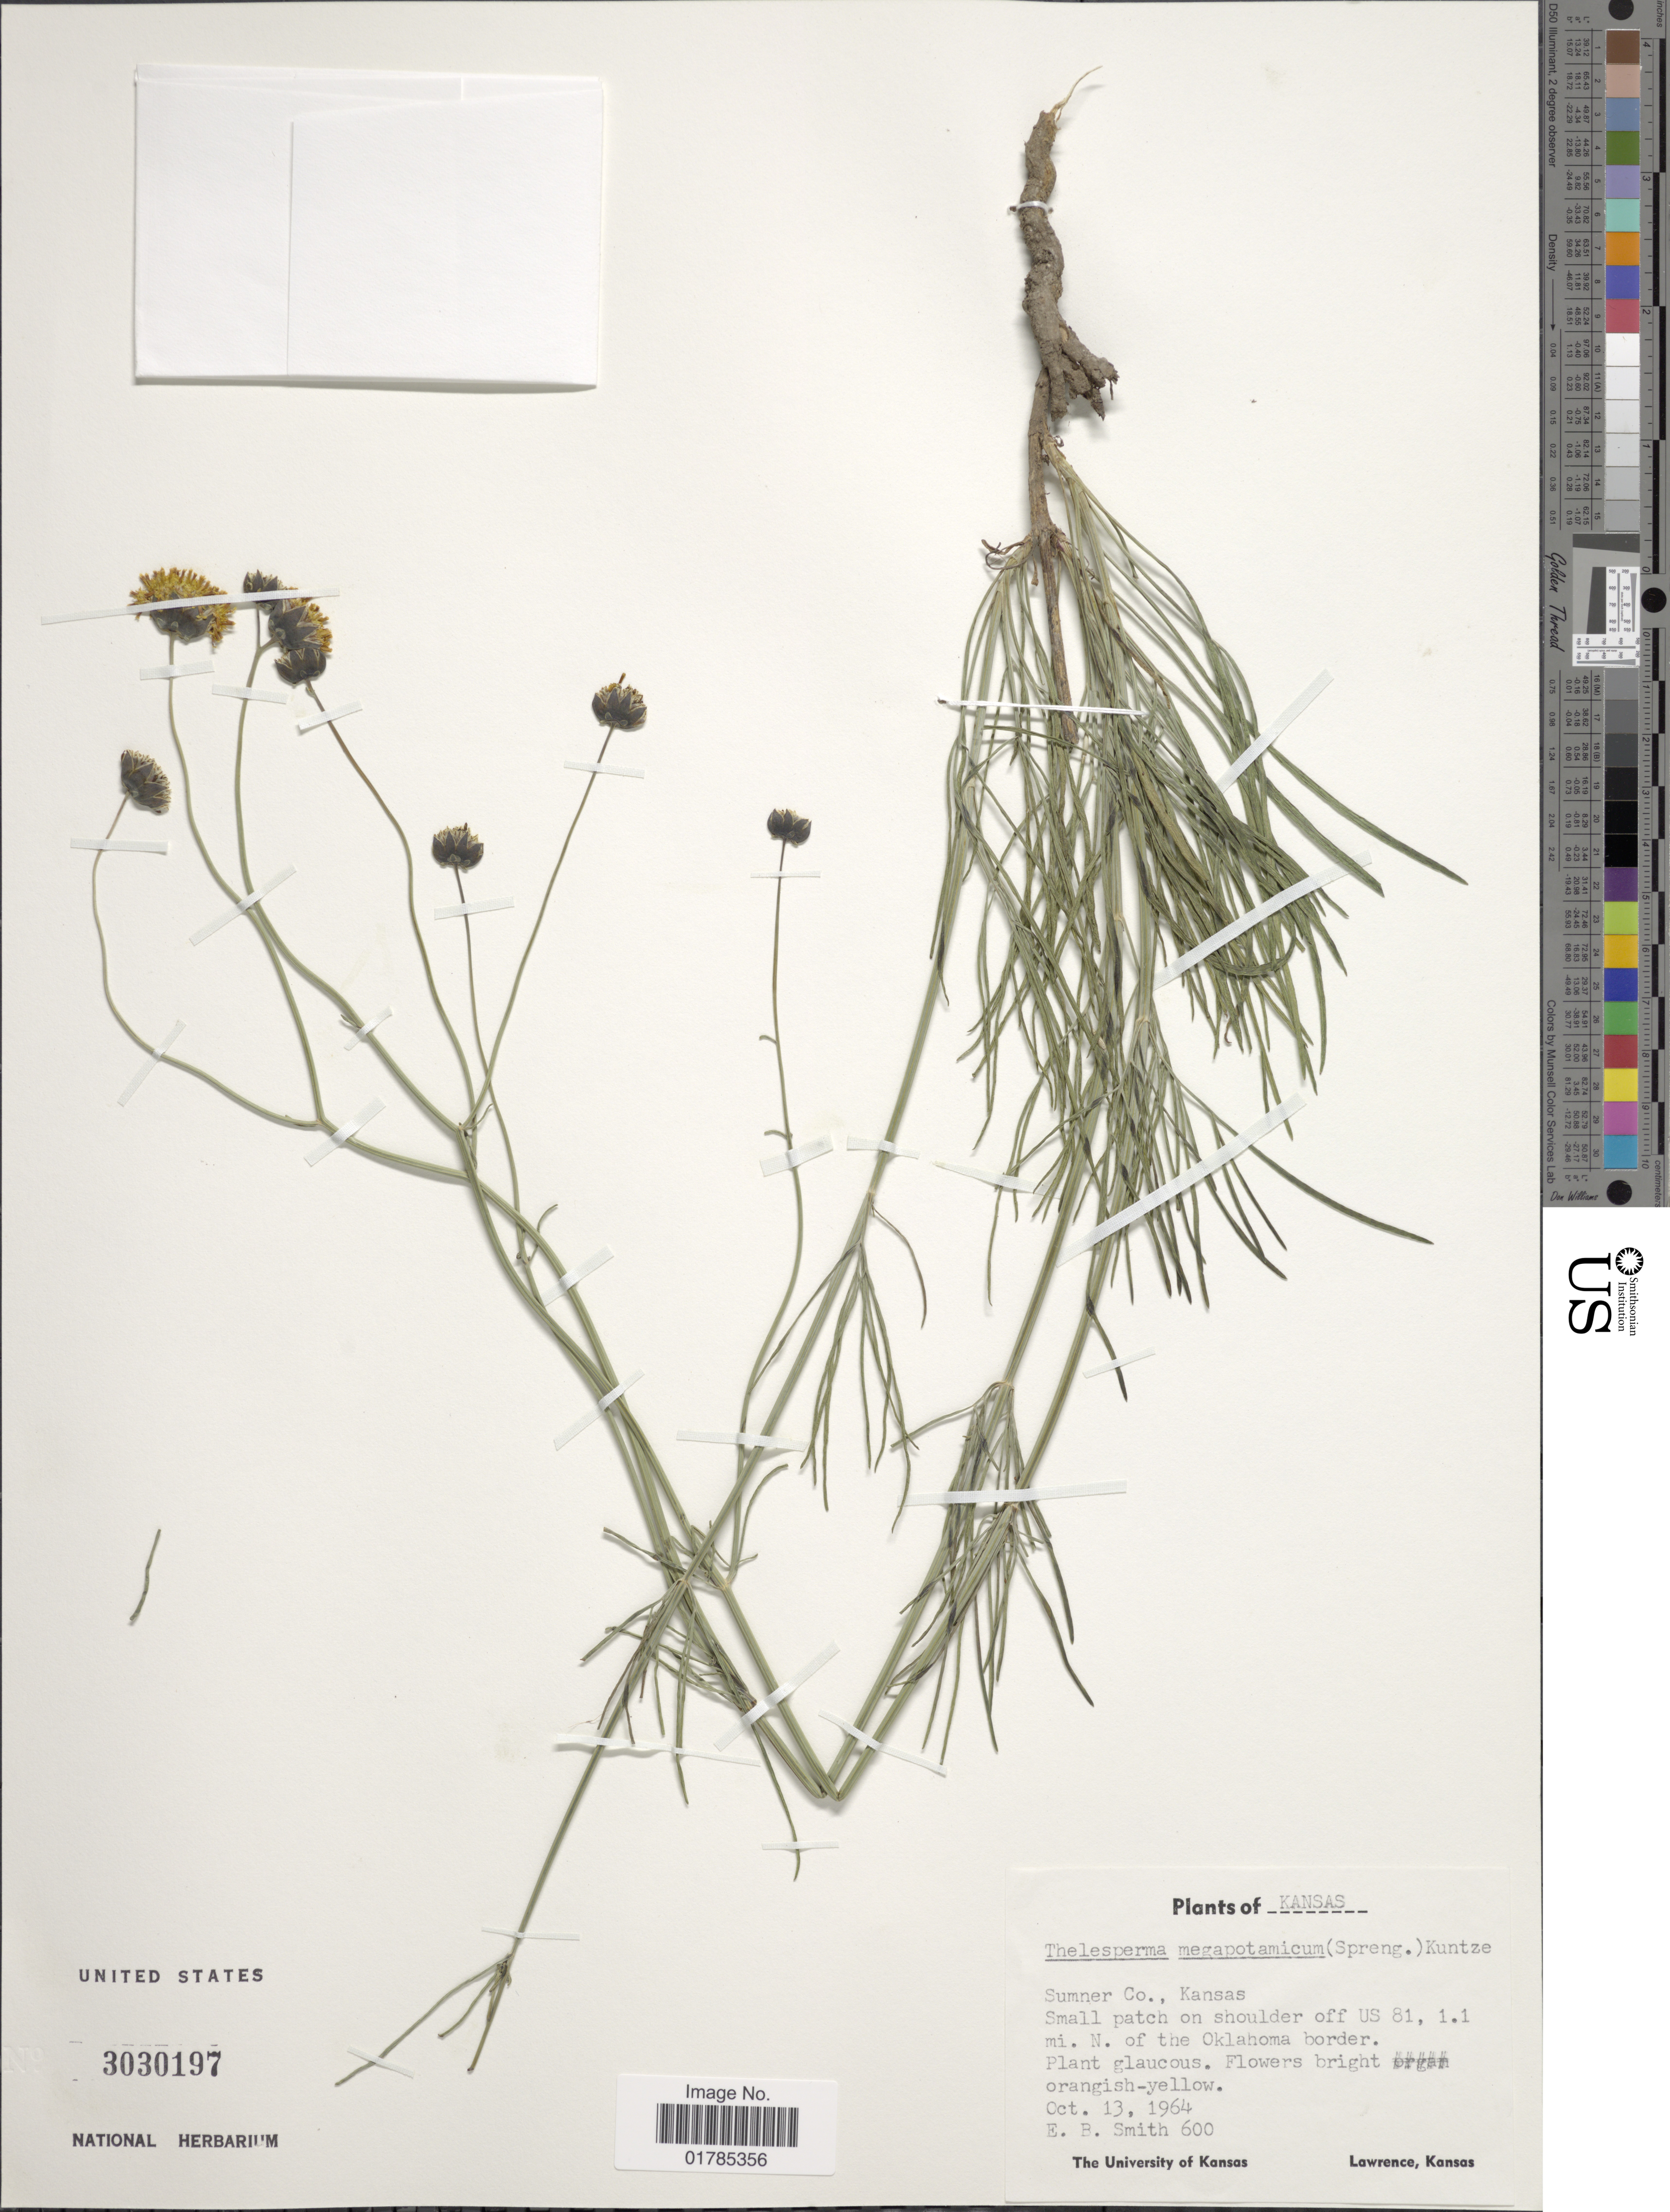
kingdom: Plantae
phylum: Tracheophyta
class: Magnoliopsida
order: Asterales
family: Asteraceae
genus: Thelesperma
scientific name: Thelesperma megapotamicum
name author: (Spreng.) Herter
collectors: E. B. Smith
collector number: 600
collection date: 1964-10-13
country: United States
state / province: Kansas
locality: Sumner Co., Kansas. Small patch on shouldr off US 81, 1.1 mi. N of the Oklahoma border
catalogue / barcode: US 3030197